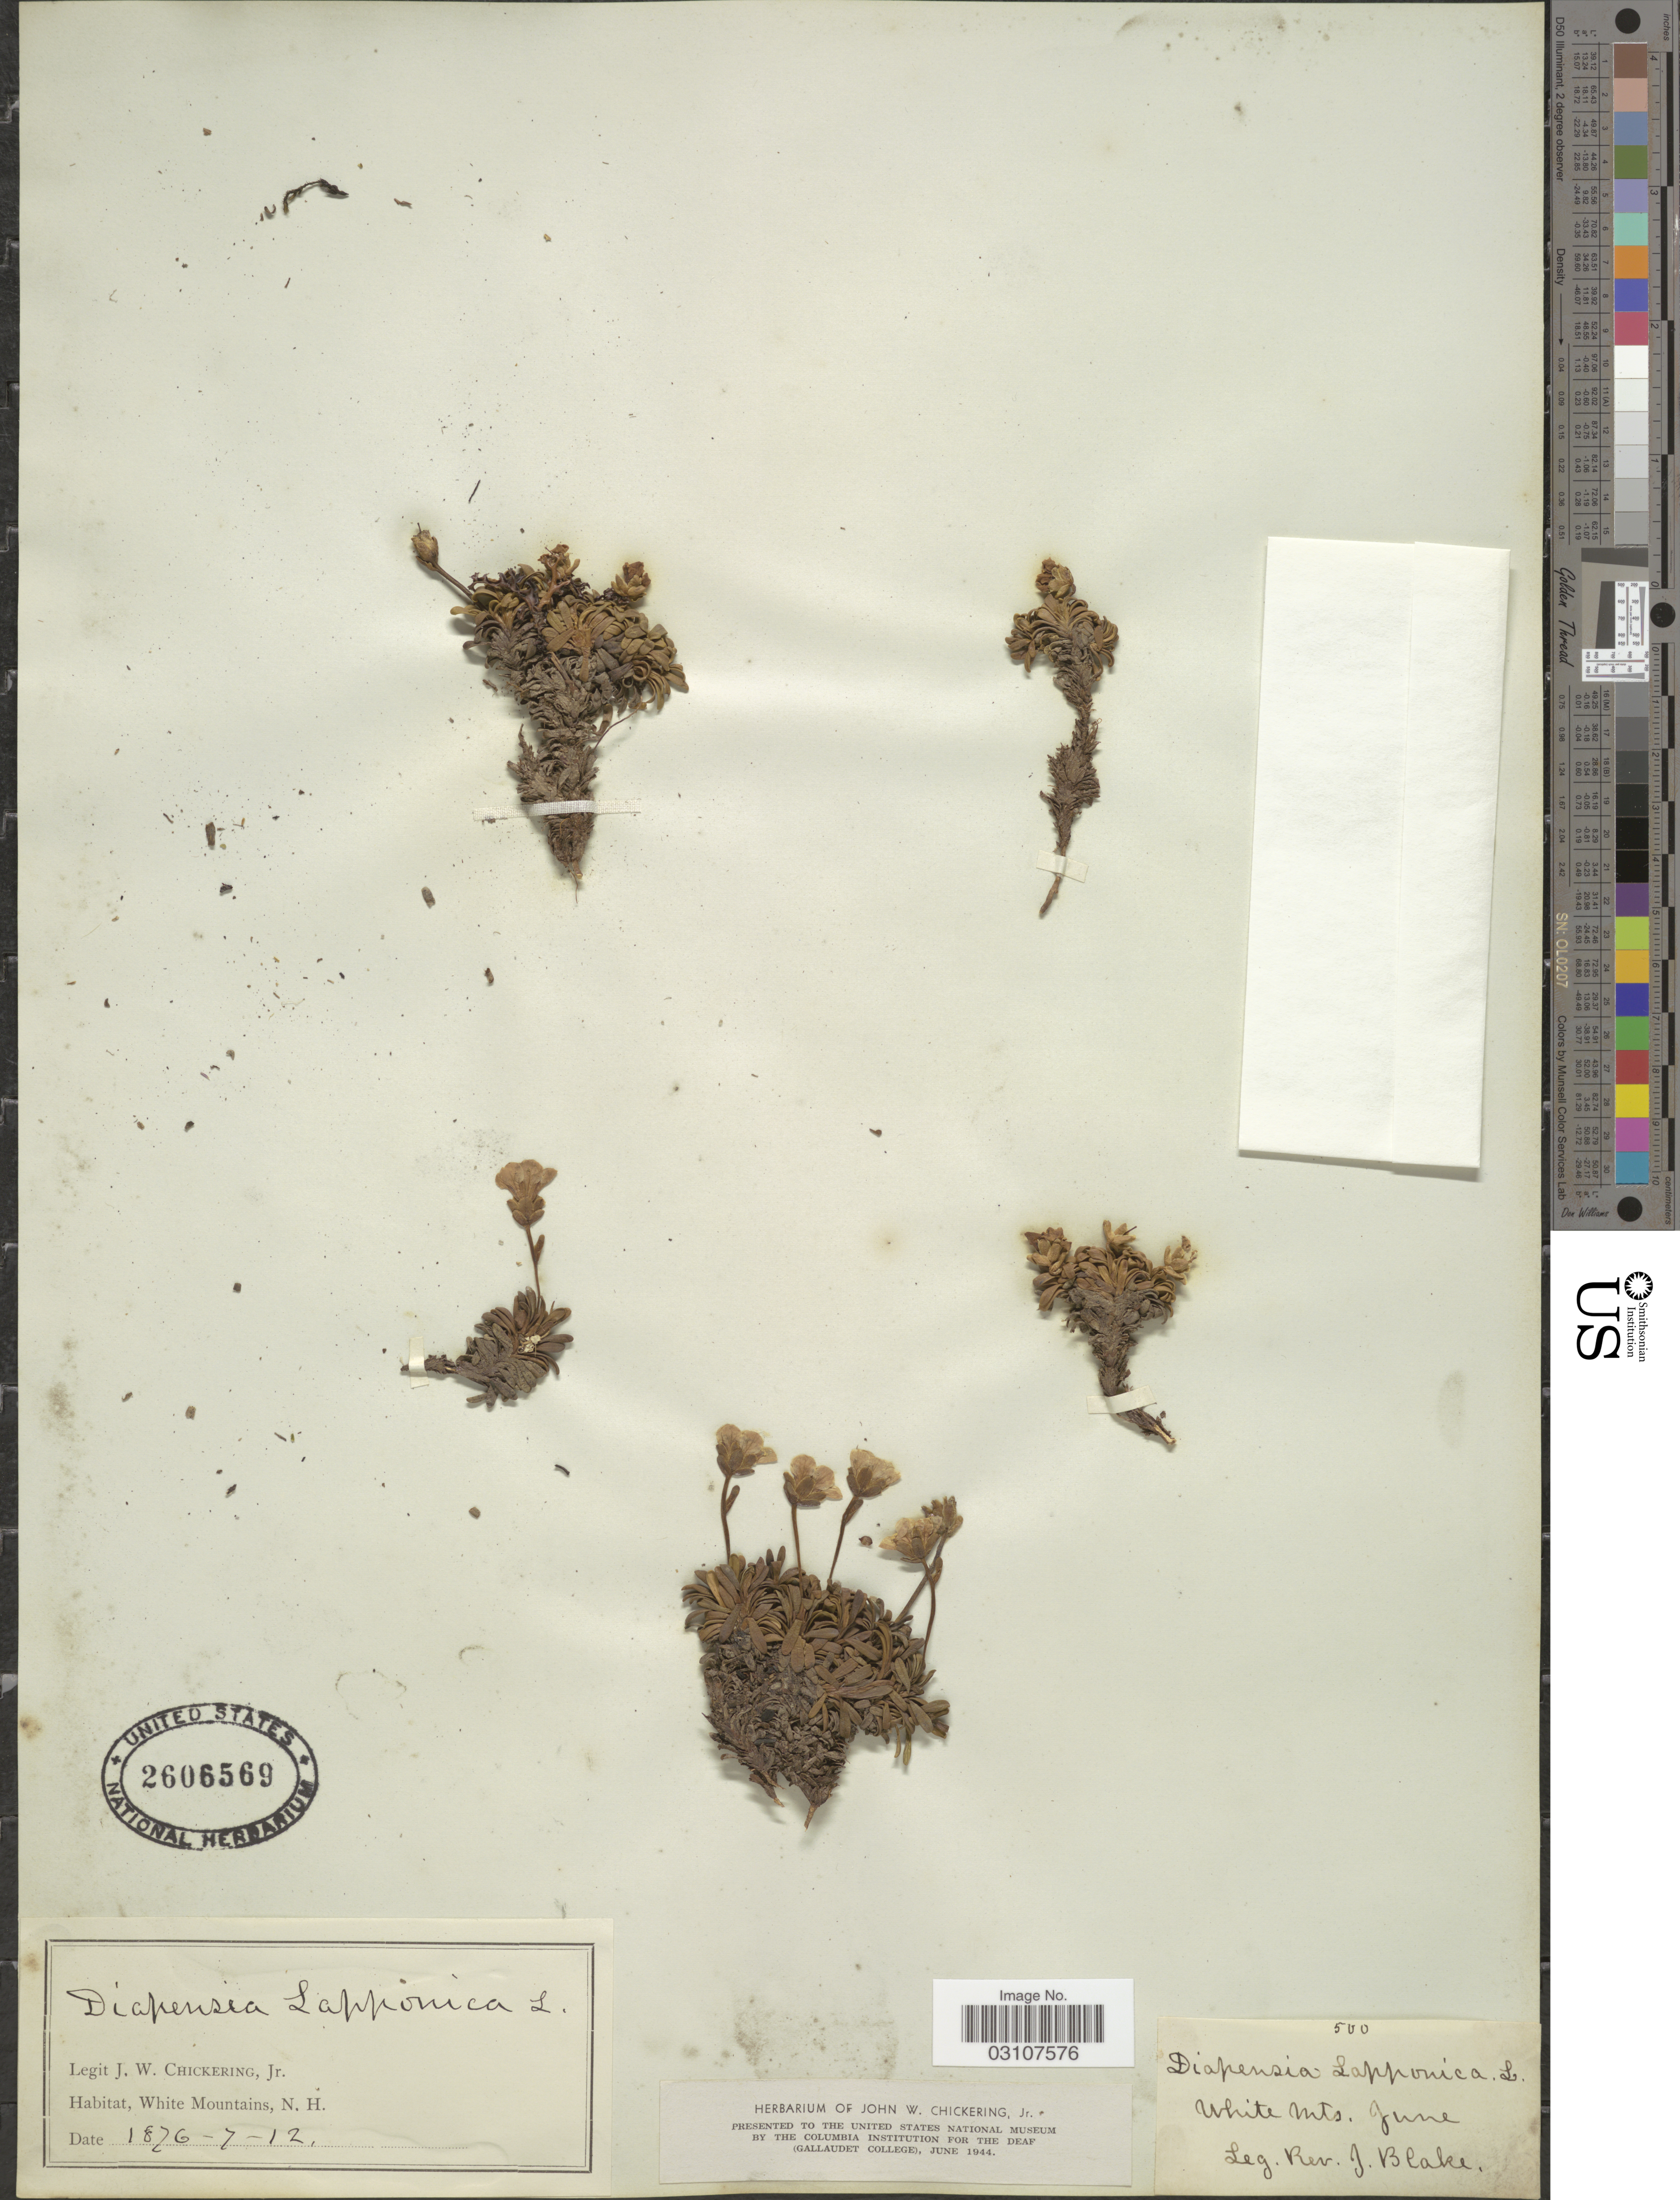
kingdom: Plantae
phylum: Tracheophyta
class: Magnoliopsida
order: Ericales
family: Diapensiaceae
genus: Diapensia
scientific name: Diapensia lapponica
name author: L.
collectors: J. W. Chickering Jr.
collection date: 1876-07-12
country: United States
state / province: New Hampshire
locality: White Mountains.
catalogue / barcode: US 2606569